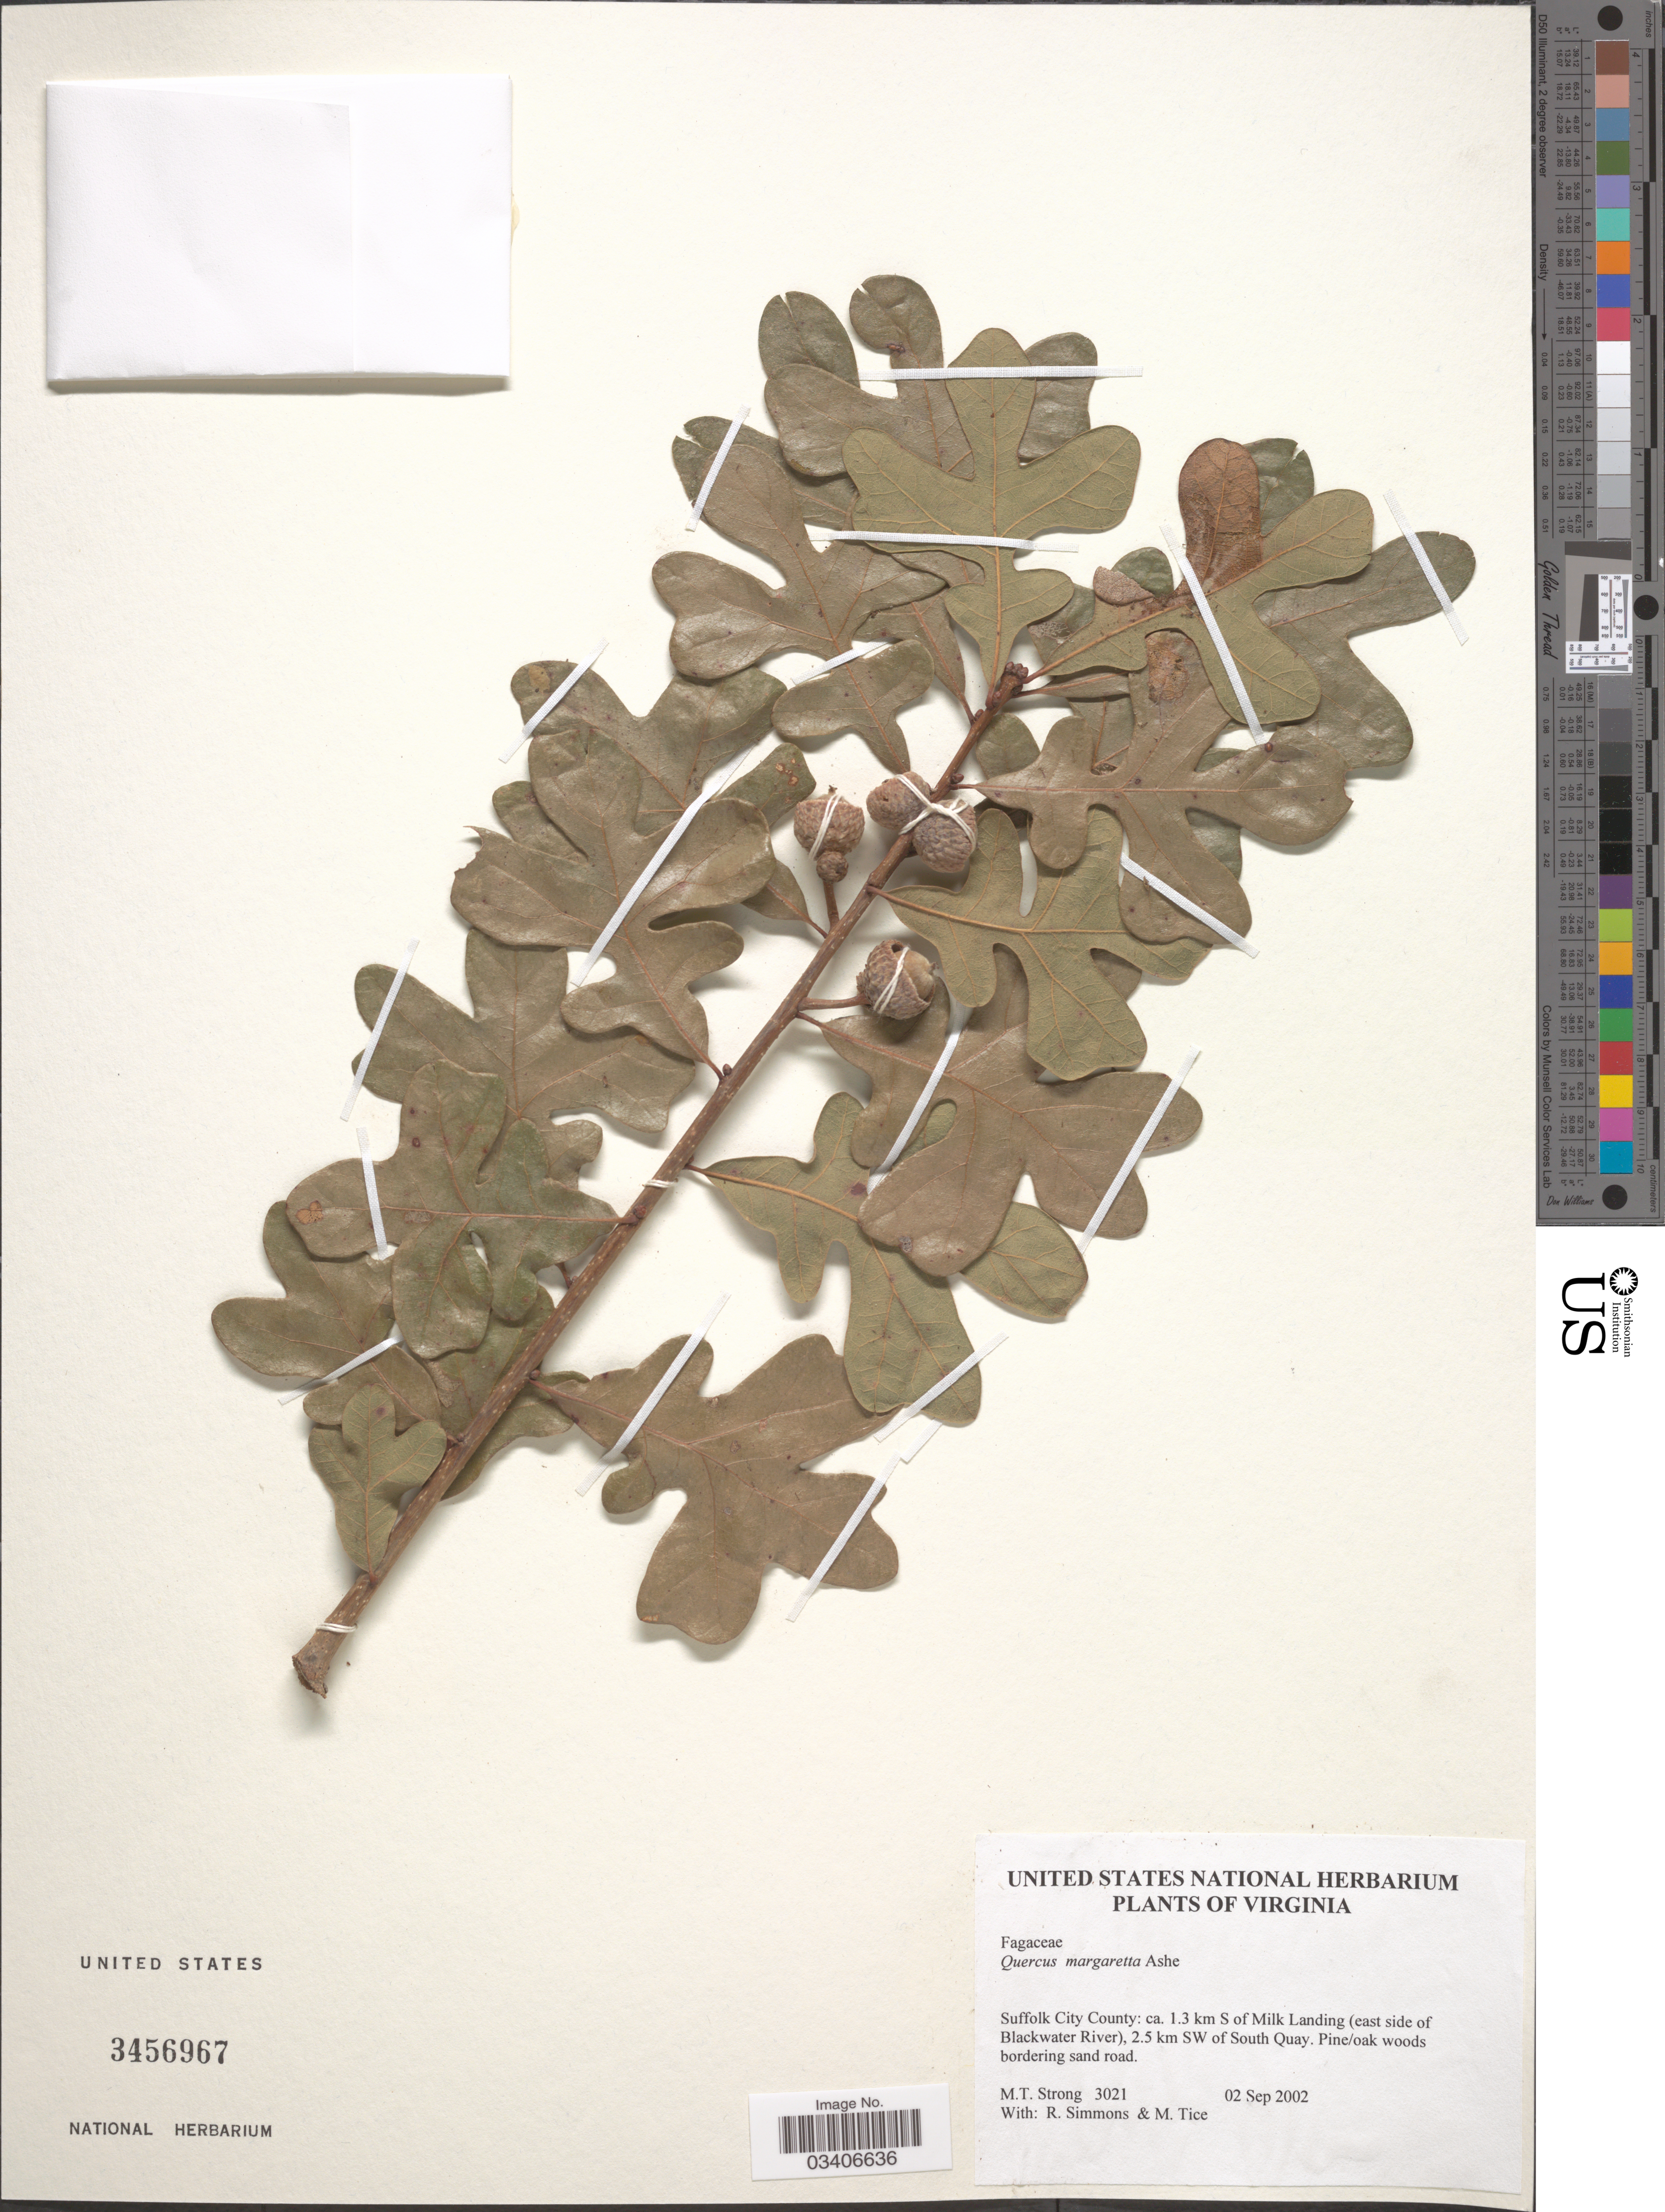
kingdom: Plantae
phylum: Tracheophyta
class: Magnoliopsida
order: Fagales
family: Fagaceae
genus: Quercus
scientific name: Quercus margarettae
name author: Ashe ex Small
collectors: M. T. Strong, R. Simmons & M. Tice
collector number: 3021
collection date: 2002-09-02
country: United States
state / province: Virginia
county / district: City of Suffolk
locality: Suffolk City County: ca. 1.3 km S of Milk Landing (east side of Blackwater River), 2.5 km SW of South Quay.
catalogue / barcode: US 3456967